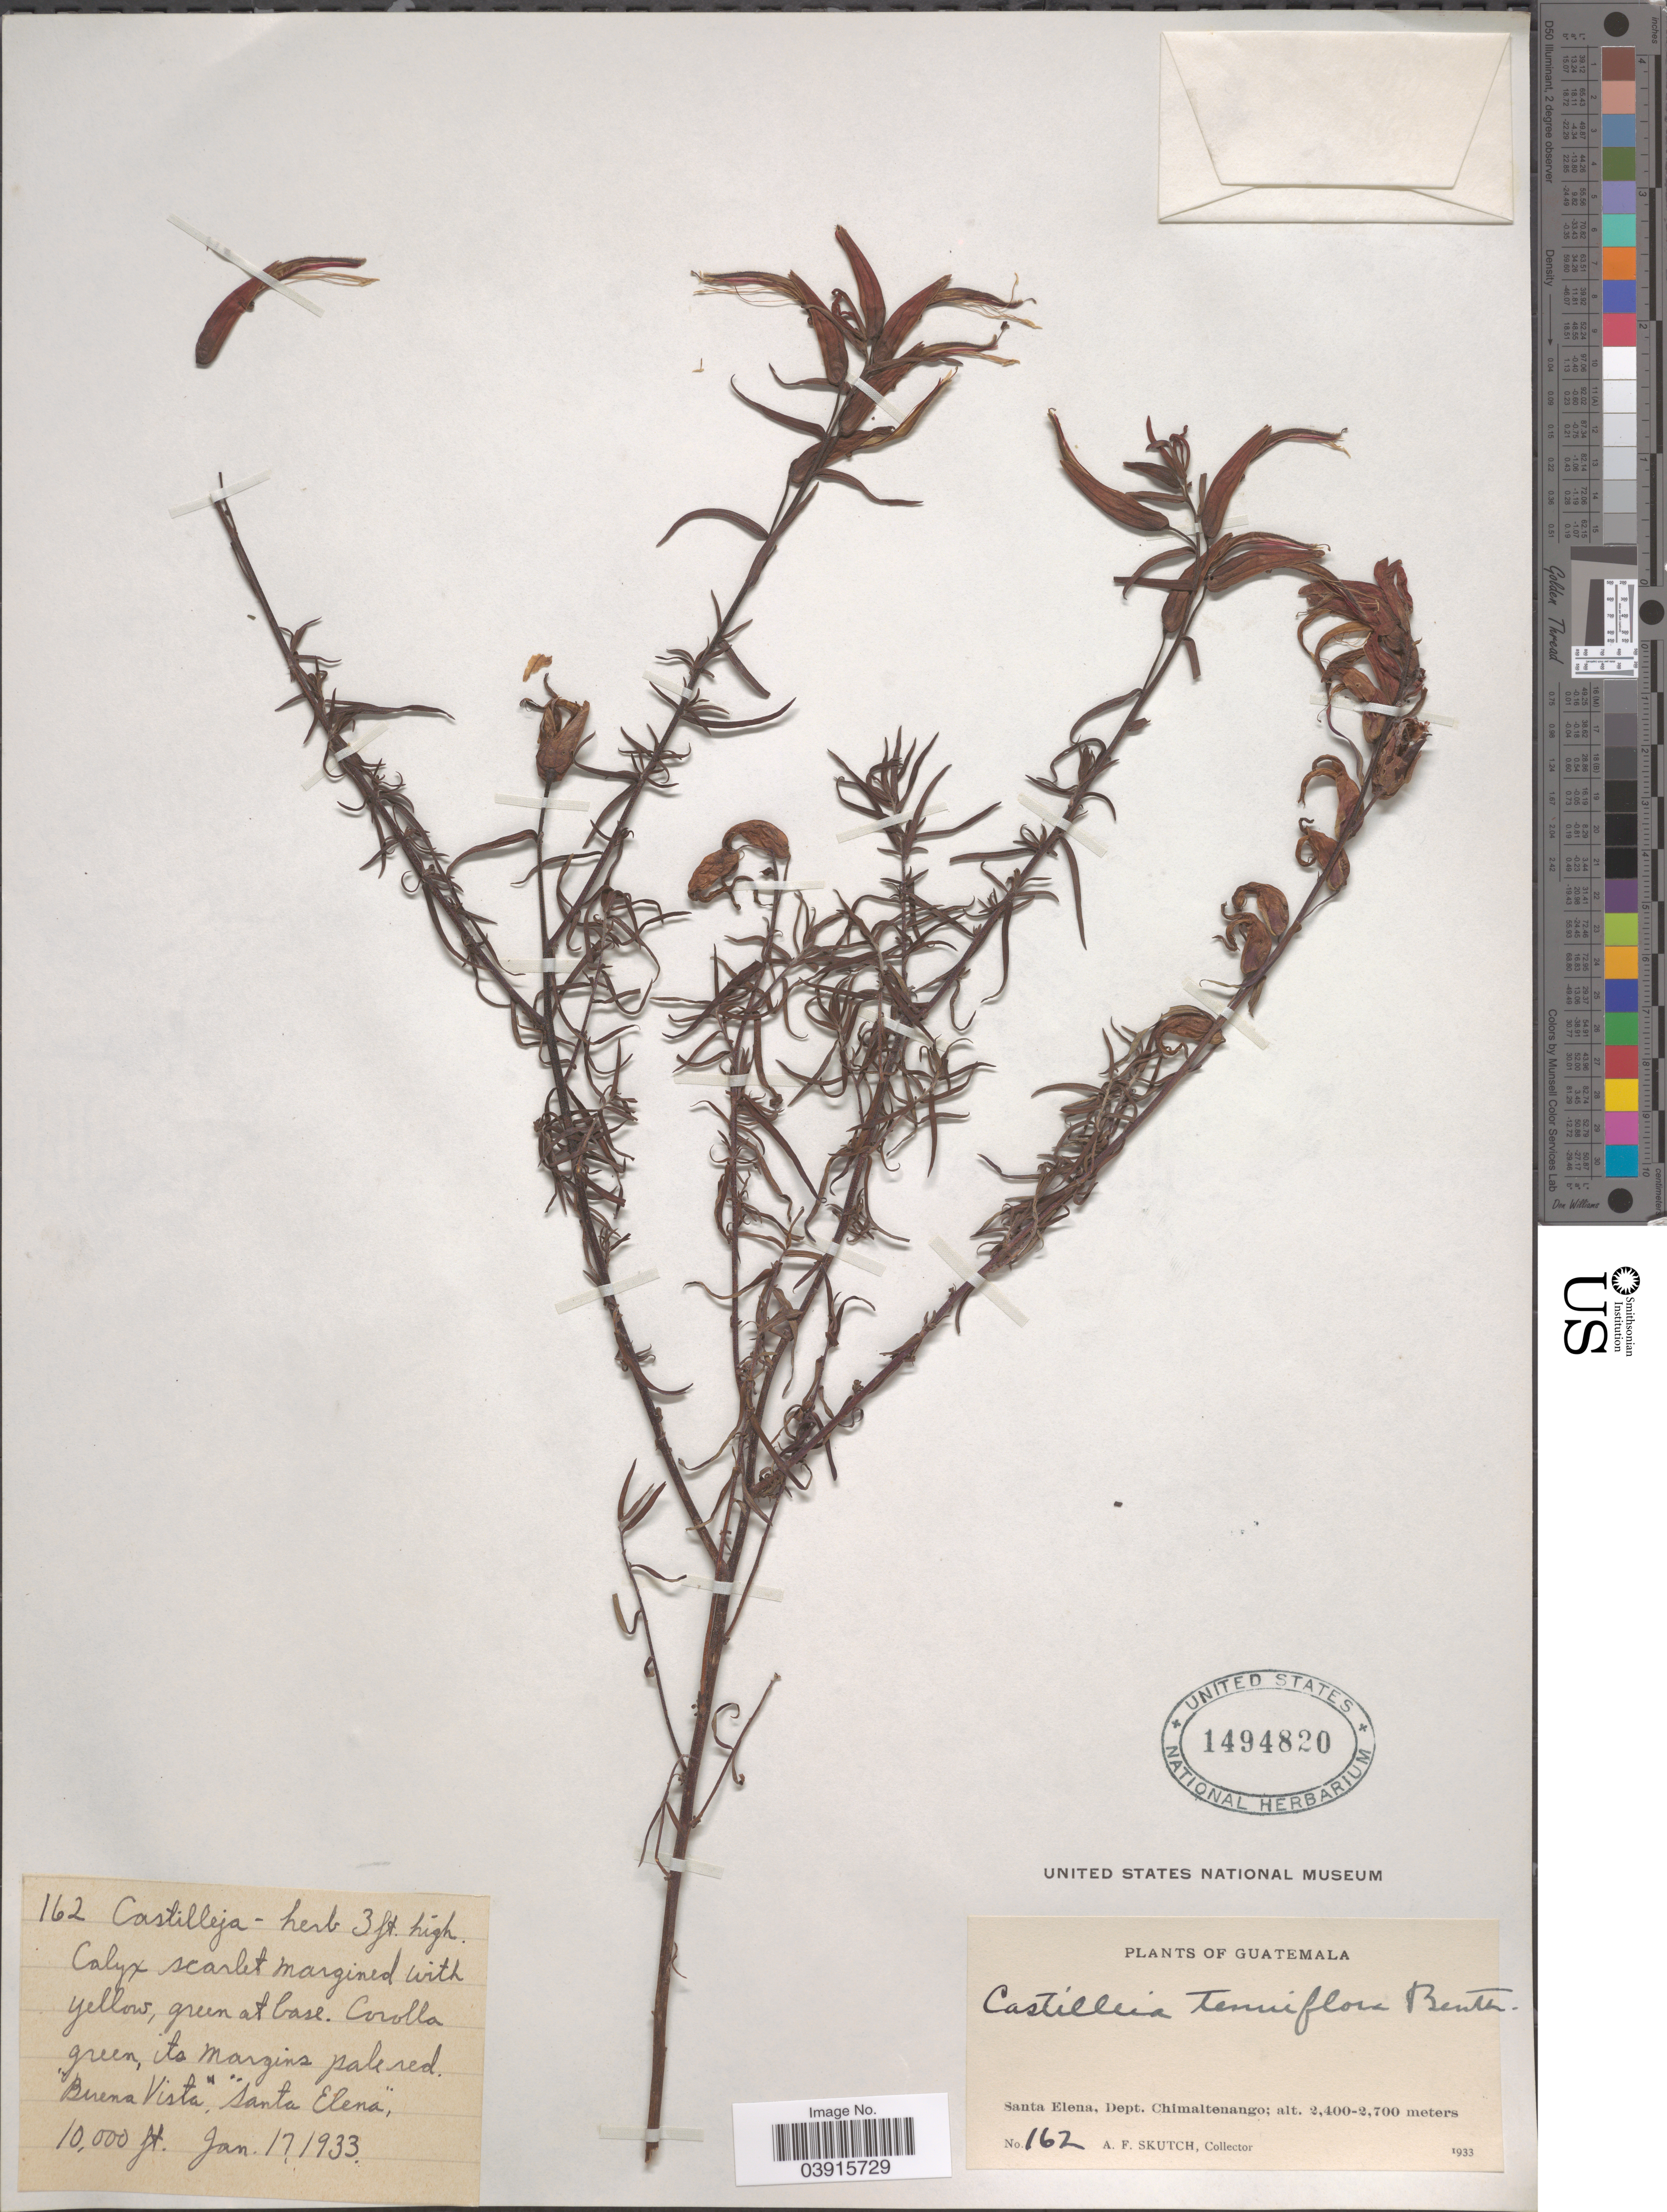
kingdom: Plantae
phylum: Tracheophyta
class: Magnoliopsida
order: Lamiales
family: Orobanchaceae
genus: Castilleja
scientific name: Castilleja tenuiflora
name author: Benth.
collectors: A. F. Skutch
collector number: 162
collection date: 1933-01-17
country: Guatemala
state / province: Chimaltenango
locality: Santa Elena, Dept. Chimaltenango. "Buena Vista".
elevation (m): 3048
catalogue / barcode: US 1494820